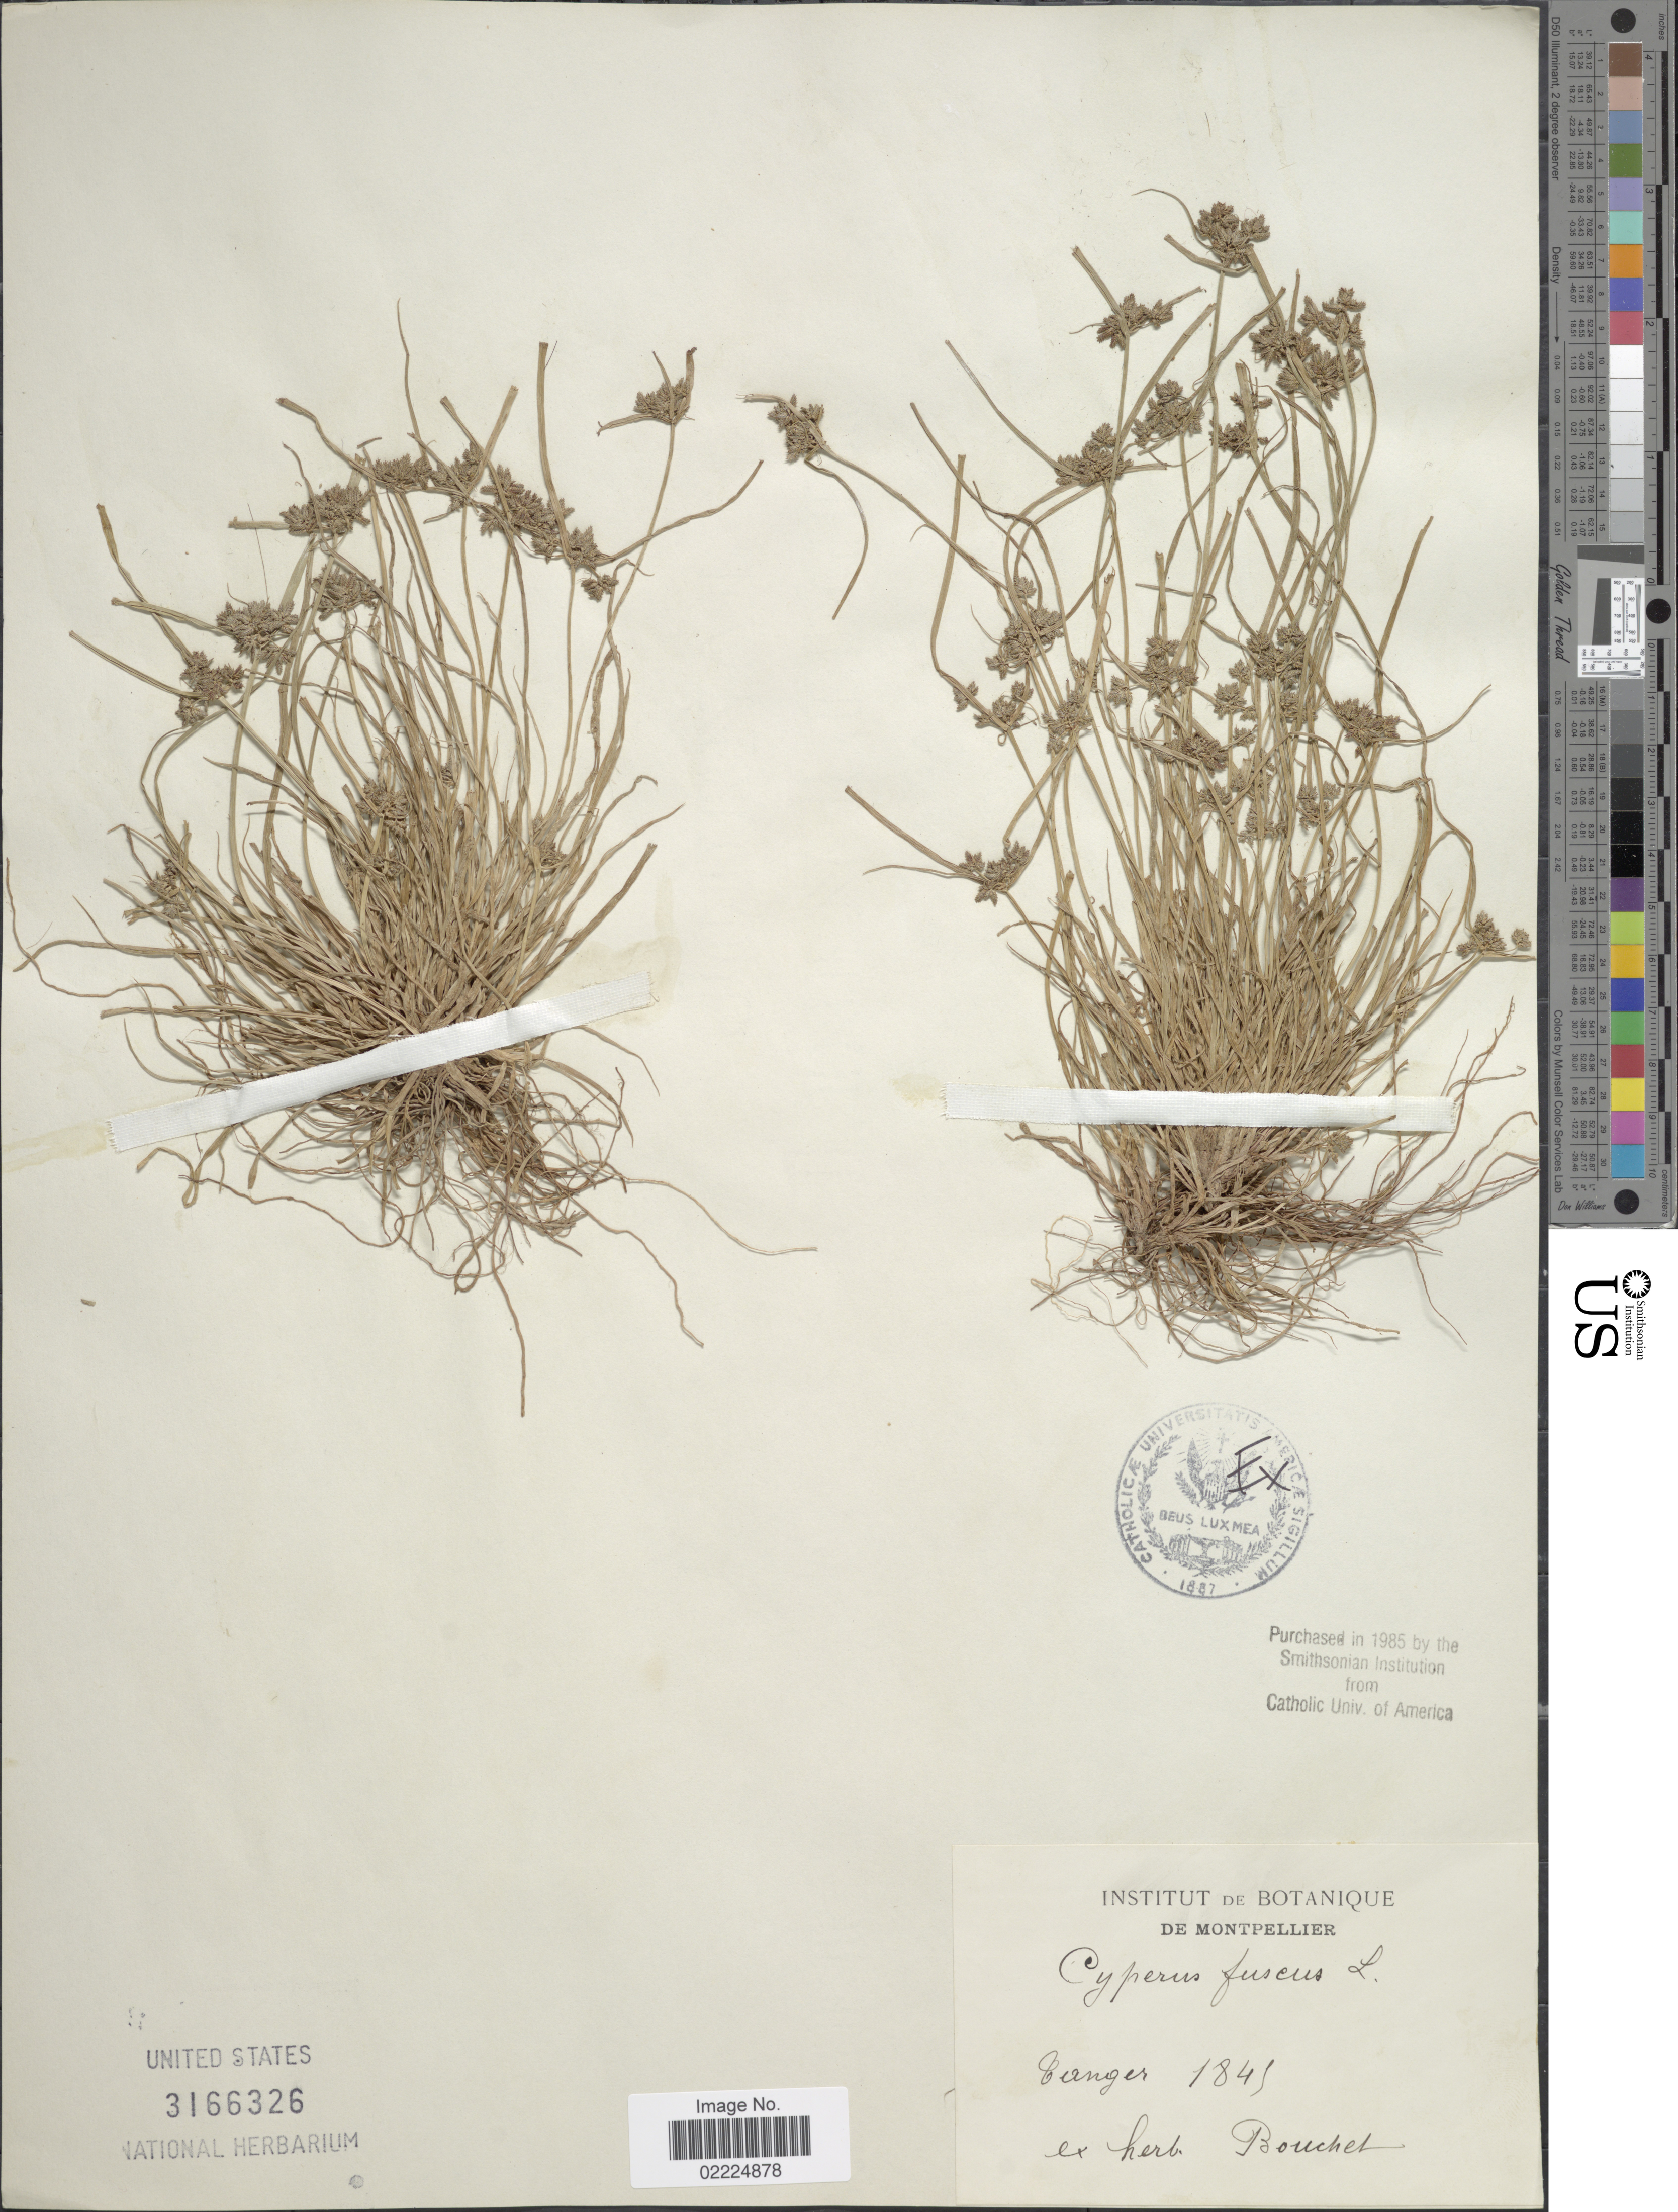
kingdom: Plantae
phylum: Tracheophyta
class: Liliopsida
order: Poales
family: Cyperaceae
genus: Cyperus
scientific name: Cyperus fuscus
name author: L.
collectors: ex herb. Bouchet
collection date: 1849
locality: Canger [interpreted]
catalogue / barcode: US 3166326